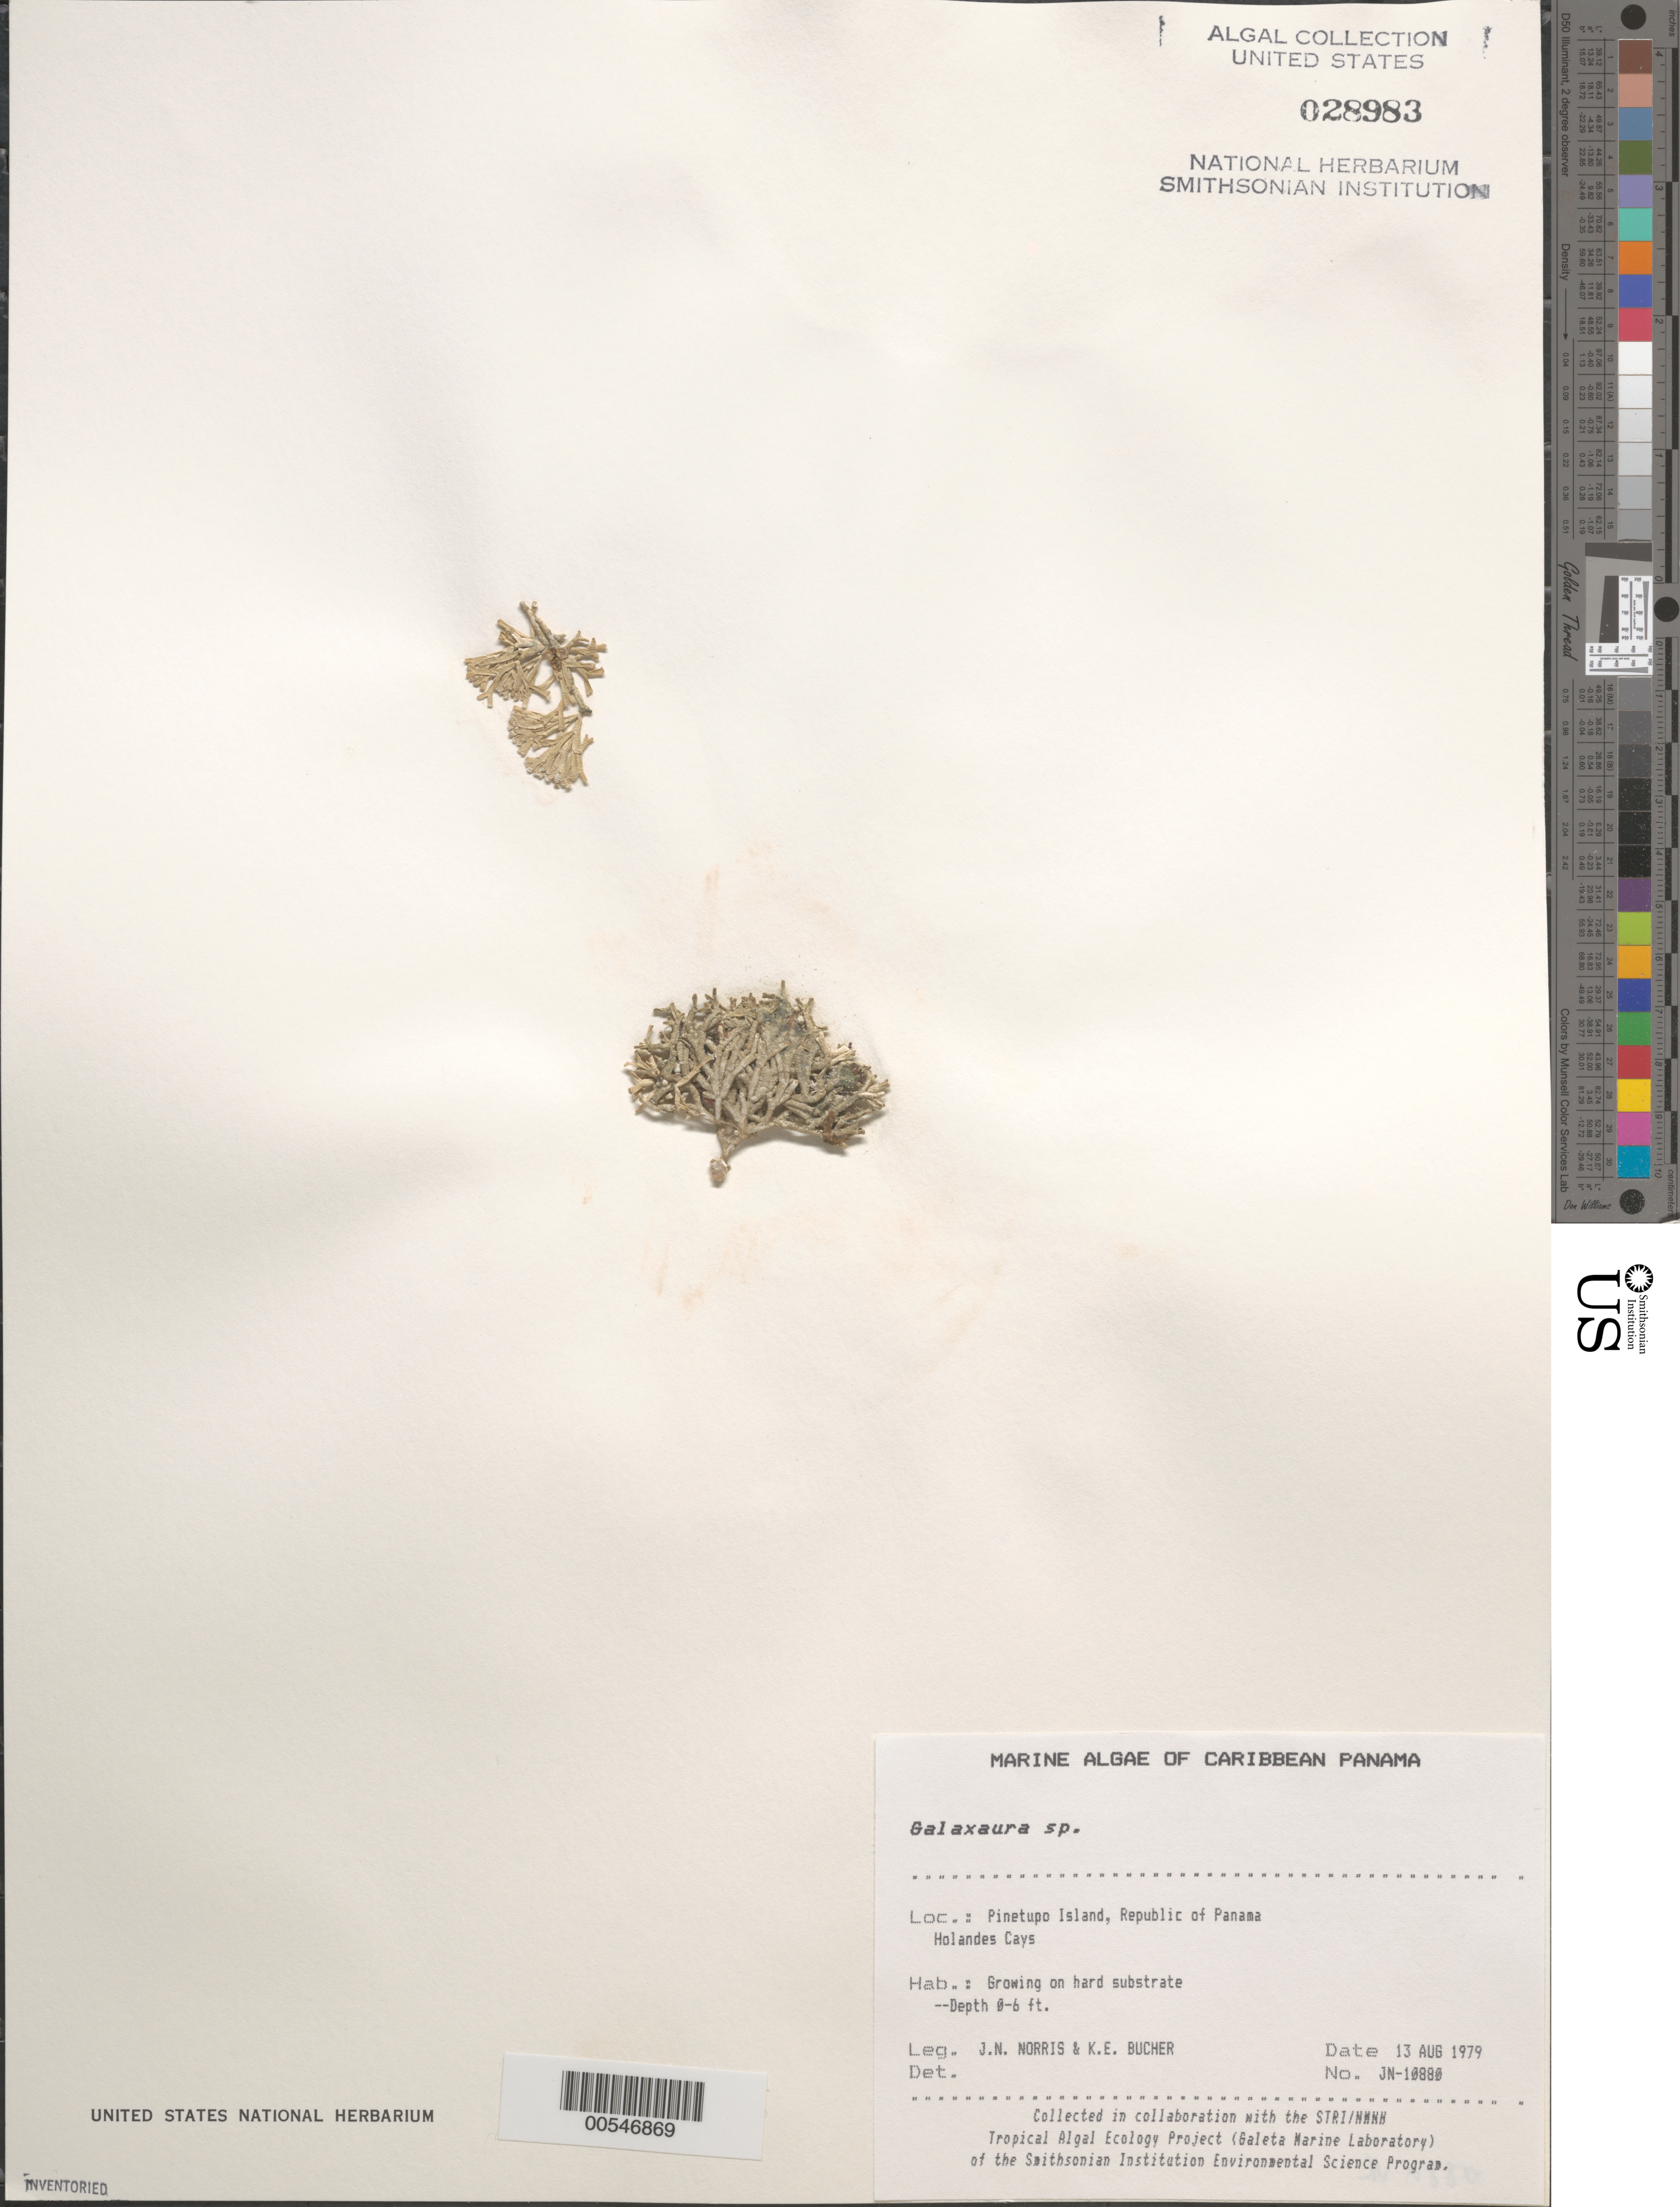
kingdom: Plantae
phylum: Rhodophyta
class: Florideophyceae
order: Nemaliales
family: Galaxauraceae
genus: Galaxaura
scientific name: Galaxaura sp.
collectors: J. N. Norris & K. E. Bucher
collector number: JN-10880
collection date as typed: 13 Aug 1979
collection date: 1979-08-13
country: Panama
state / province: Kuna Yala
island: Pinetupo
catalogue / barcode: US 28983